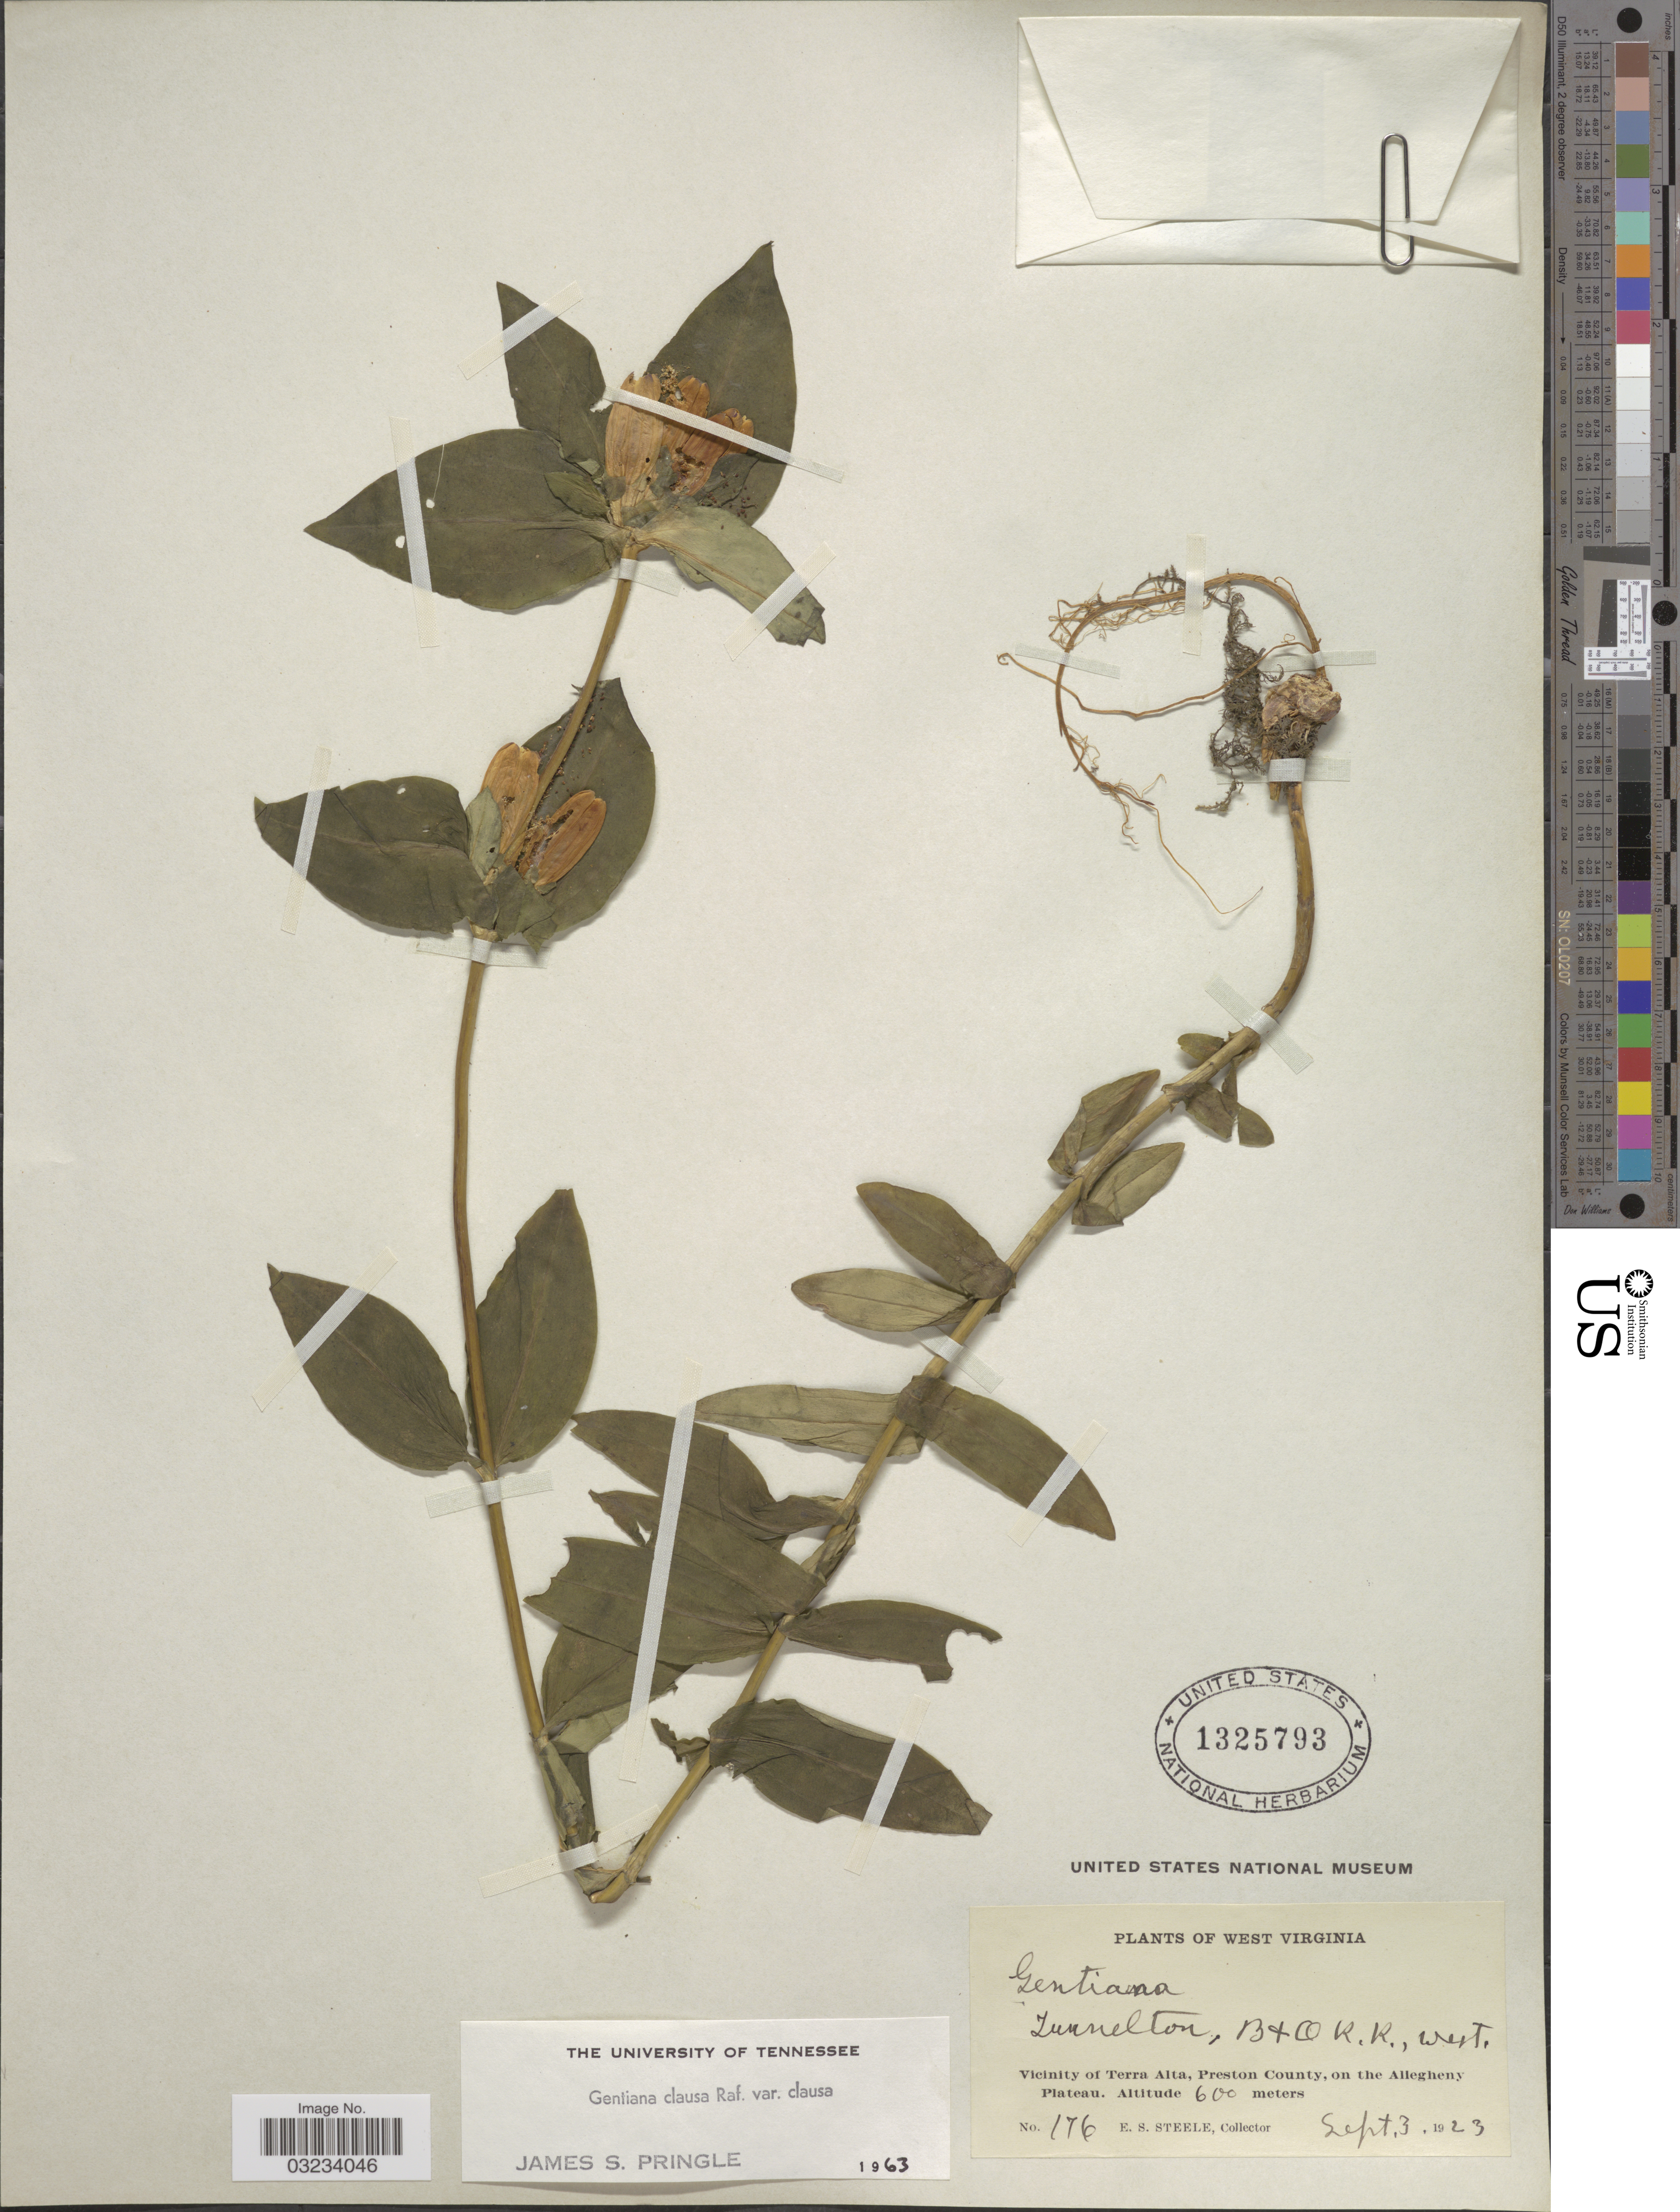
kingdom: Plantae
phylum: Tracheophyta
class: Magnoliopsida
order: Gentianales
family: Gentianaceae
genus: Gentiana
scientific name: Gentiana clausa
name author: Raf.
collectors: E. Steele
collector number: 176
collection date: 1923-09-03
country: United States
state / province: West Virginia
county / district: Preston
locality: Tunnelton, B&CO R.R., west, Vicinity of Terra Alta, Preston County, on the Allegheny Plateau.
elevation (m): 600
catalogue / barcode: US 1325793